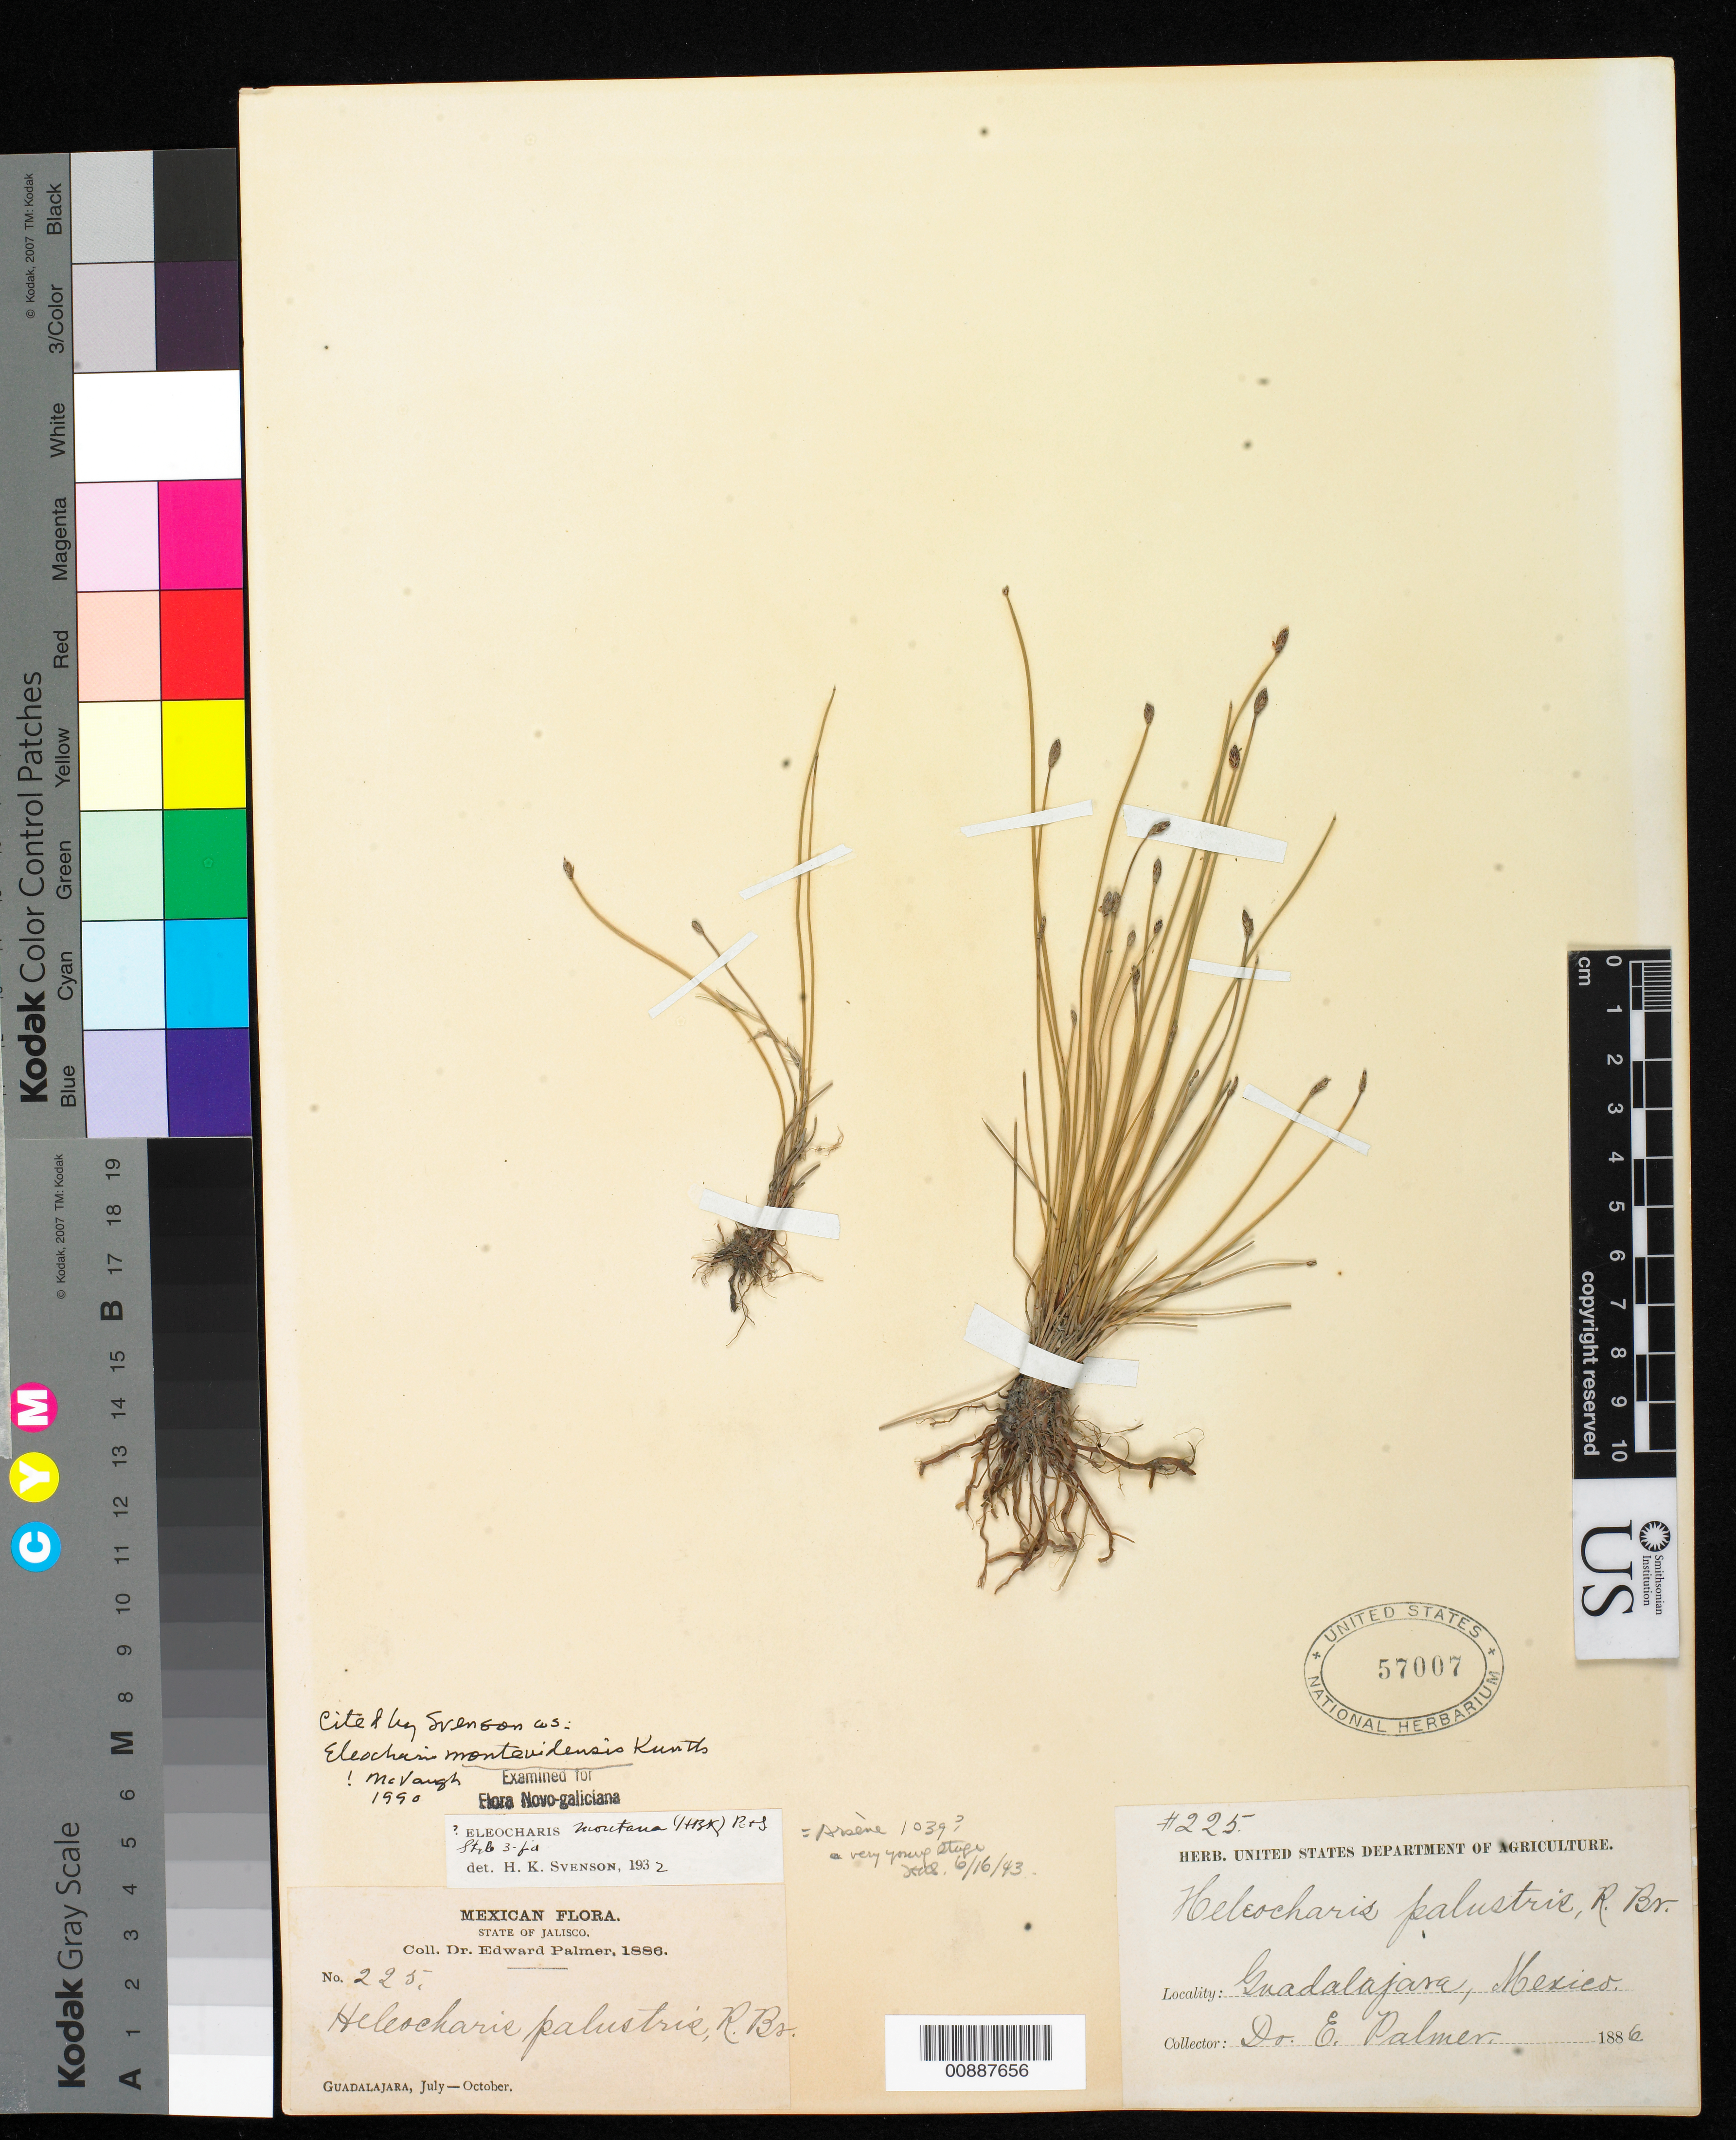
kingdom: Plantae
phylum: Tracheophyta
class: Liliopsida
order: Poales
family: Cyperaceae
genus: Eleocharis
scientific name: Eleocharis montevidensis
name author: Kunth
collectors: E. Palmer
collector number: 225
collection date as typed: Jul 1886 to -- Oct 1886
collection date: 1886-07/1886-10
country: Mexico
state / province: Jalisco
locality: Guadalajara, Jalisco.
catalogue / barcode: US 57007